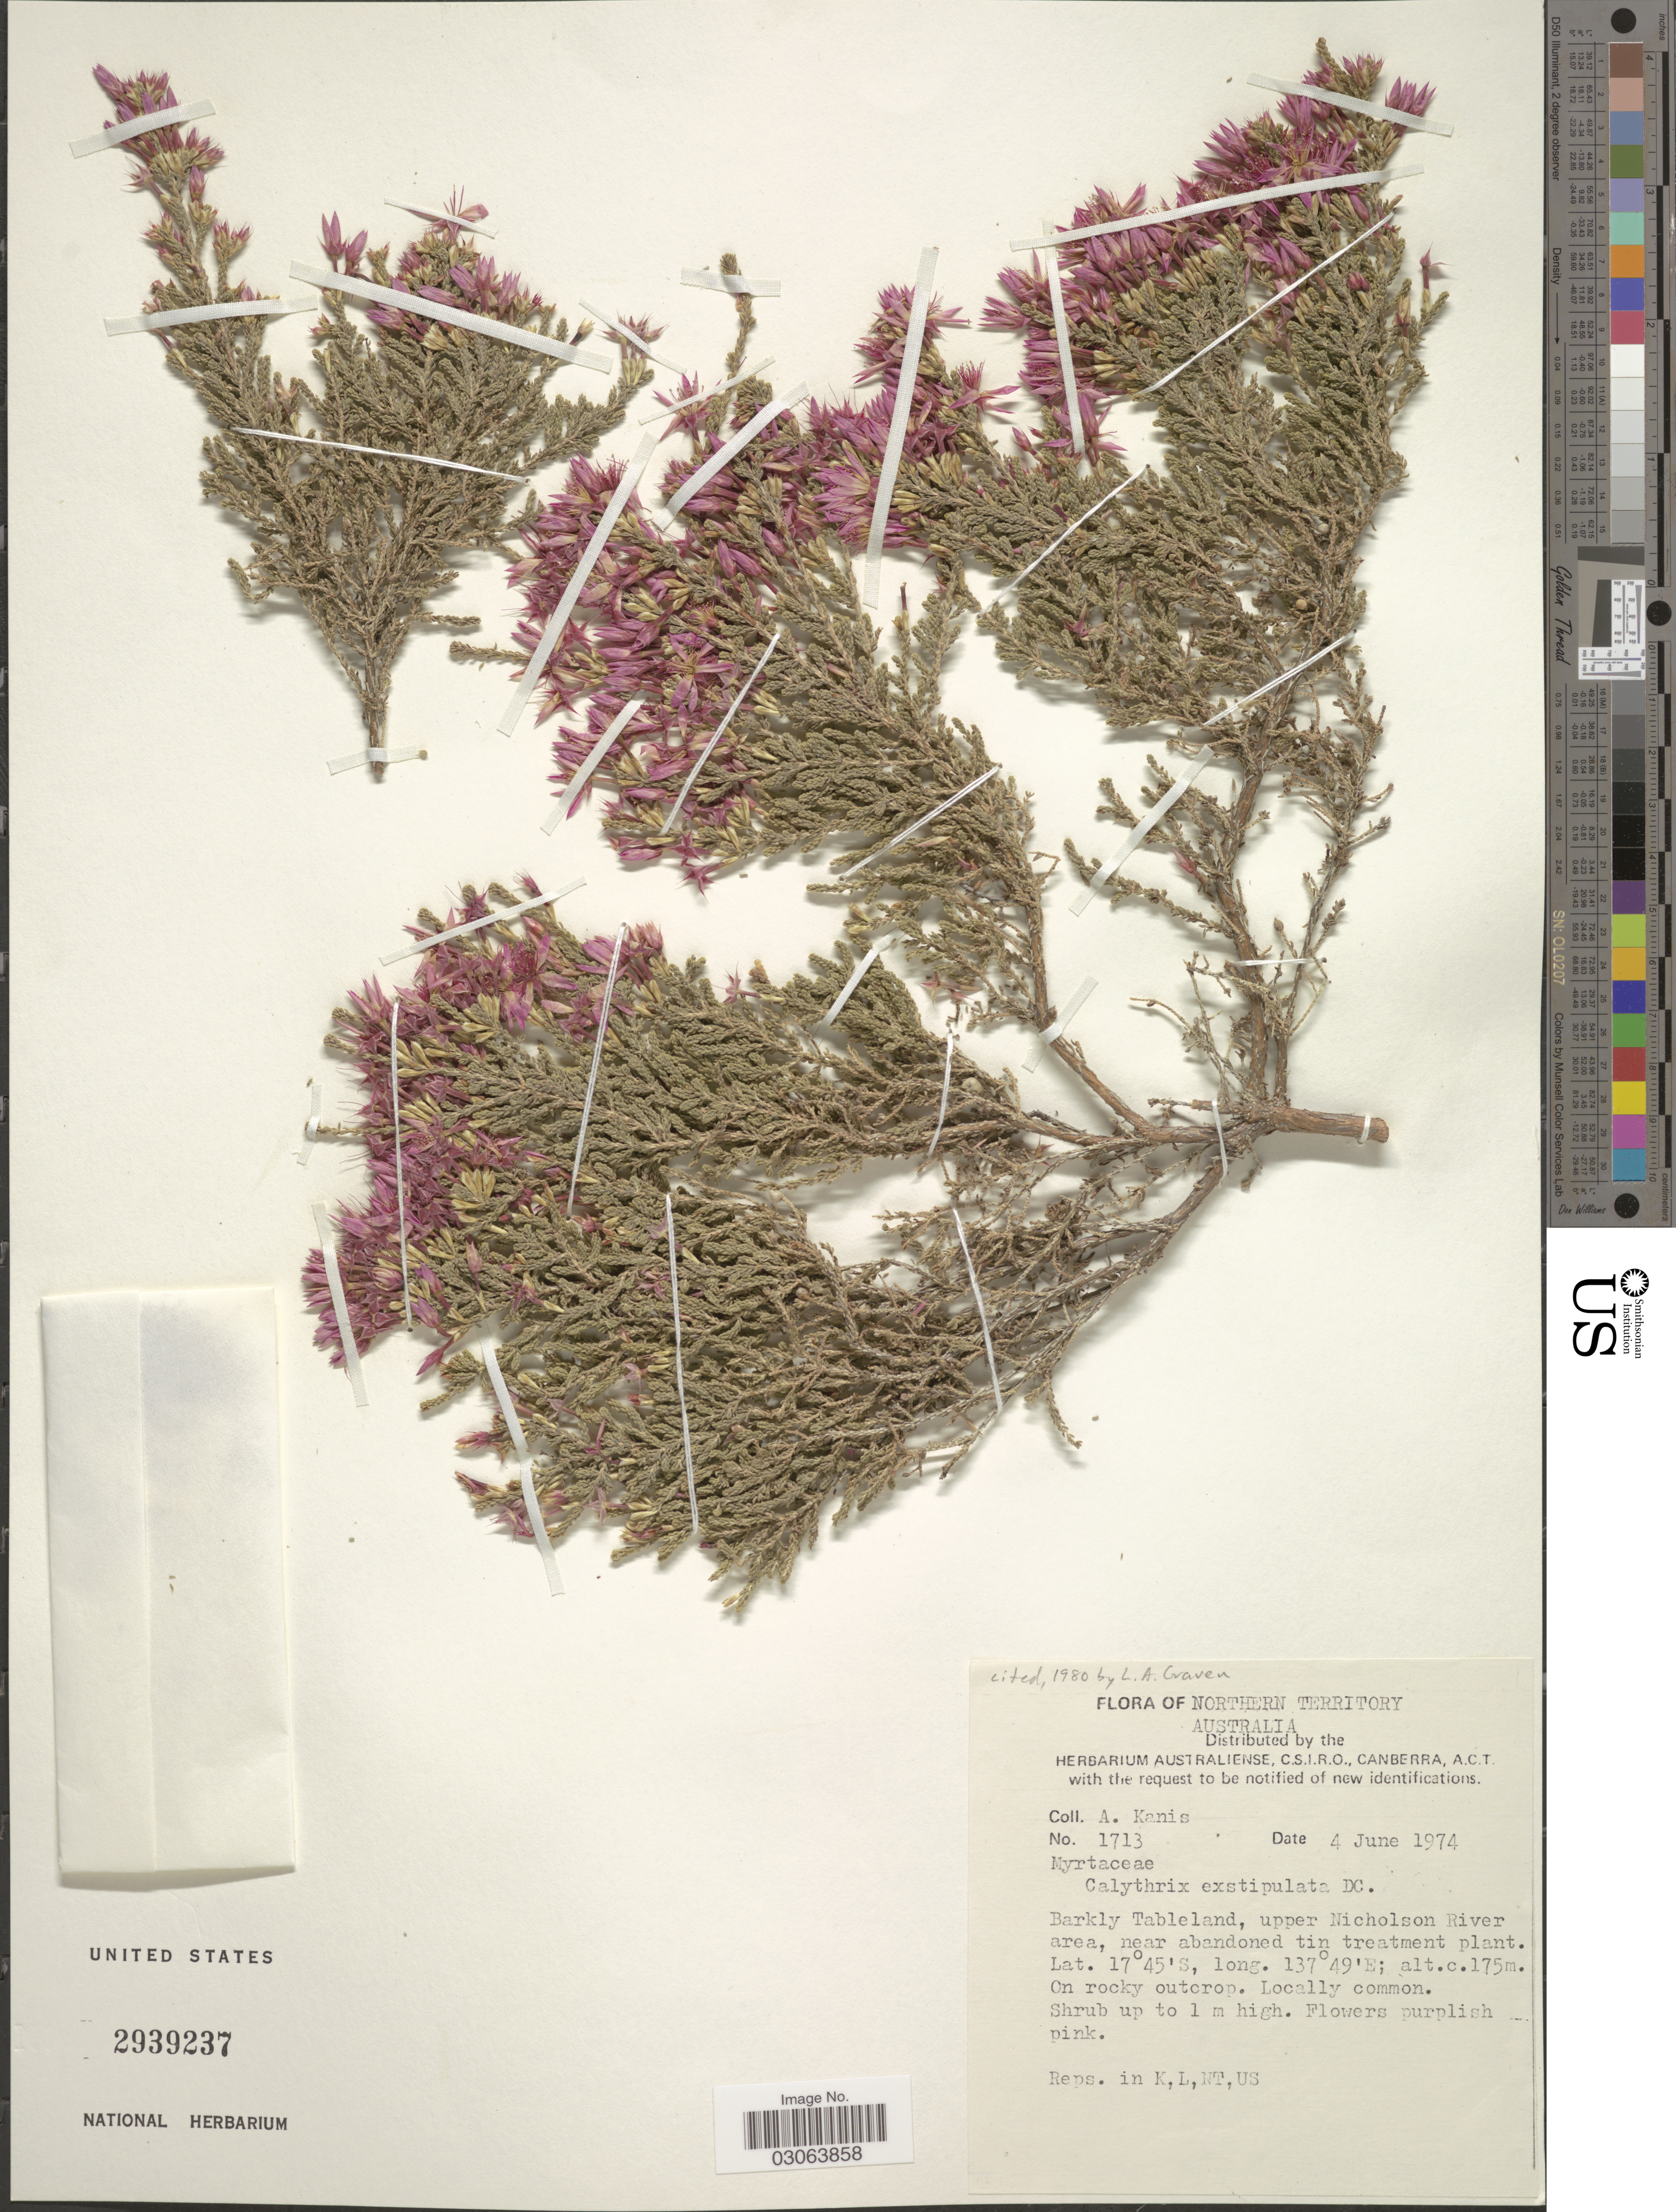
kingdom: Plantae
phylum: Tracheophyta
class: Magnoliopsida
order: Myrtales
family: Myrtaceae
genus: Calytrix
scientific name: Calytrix exstipulata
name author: D.C.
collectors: A. Kanis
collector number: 1713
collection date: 1974-06-04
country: Australia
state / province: Northern Territory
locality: Barkly Tableland, upper Nicholson River area, near abandoned tin treatment plant.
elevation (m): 175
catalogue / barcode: US 2939237